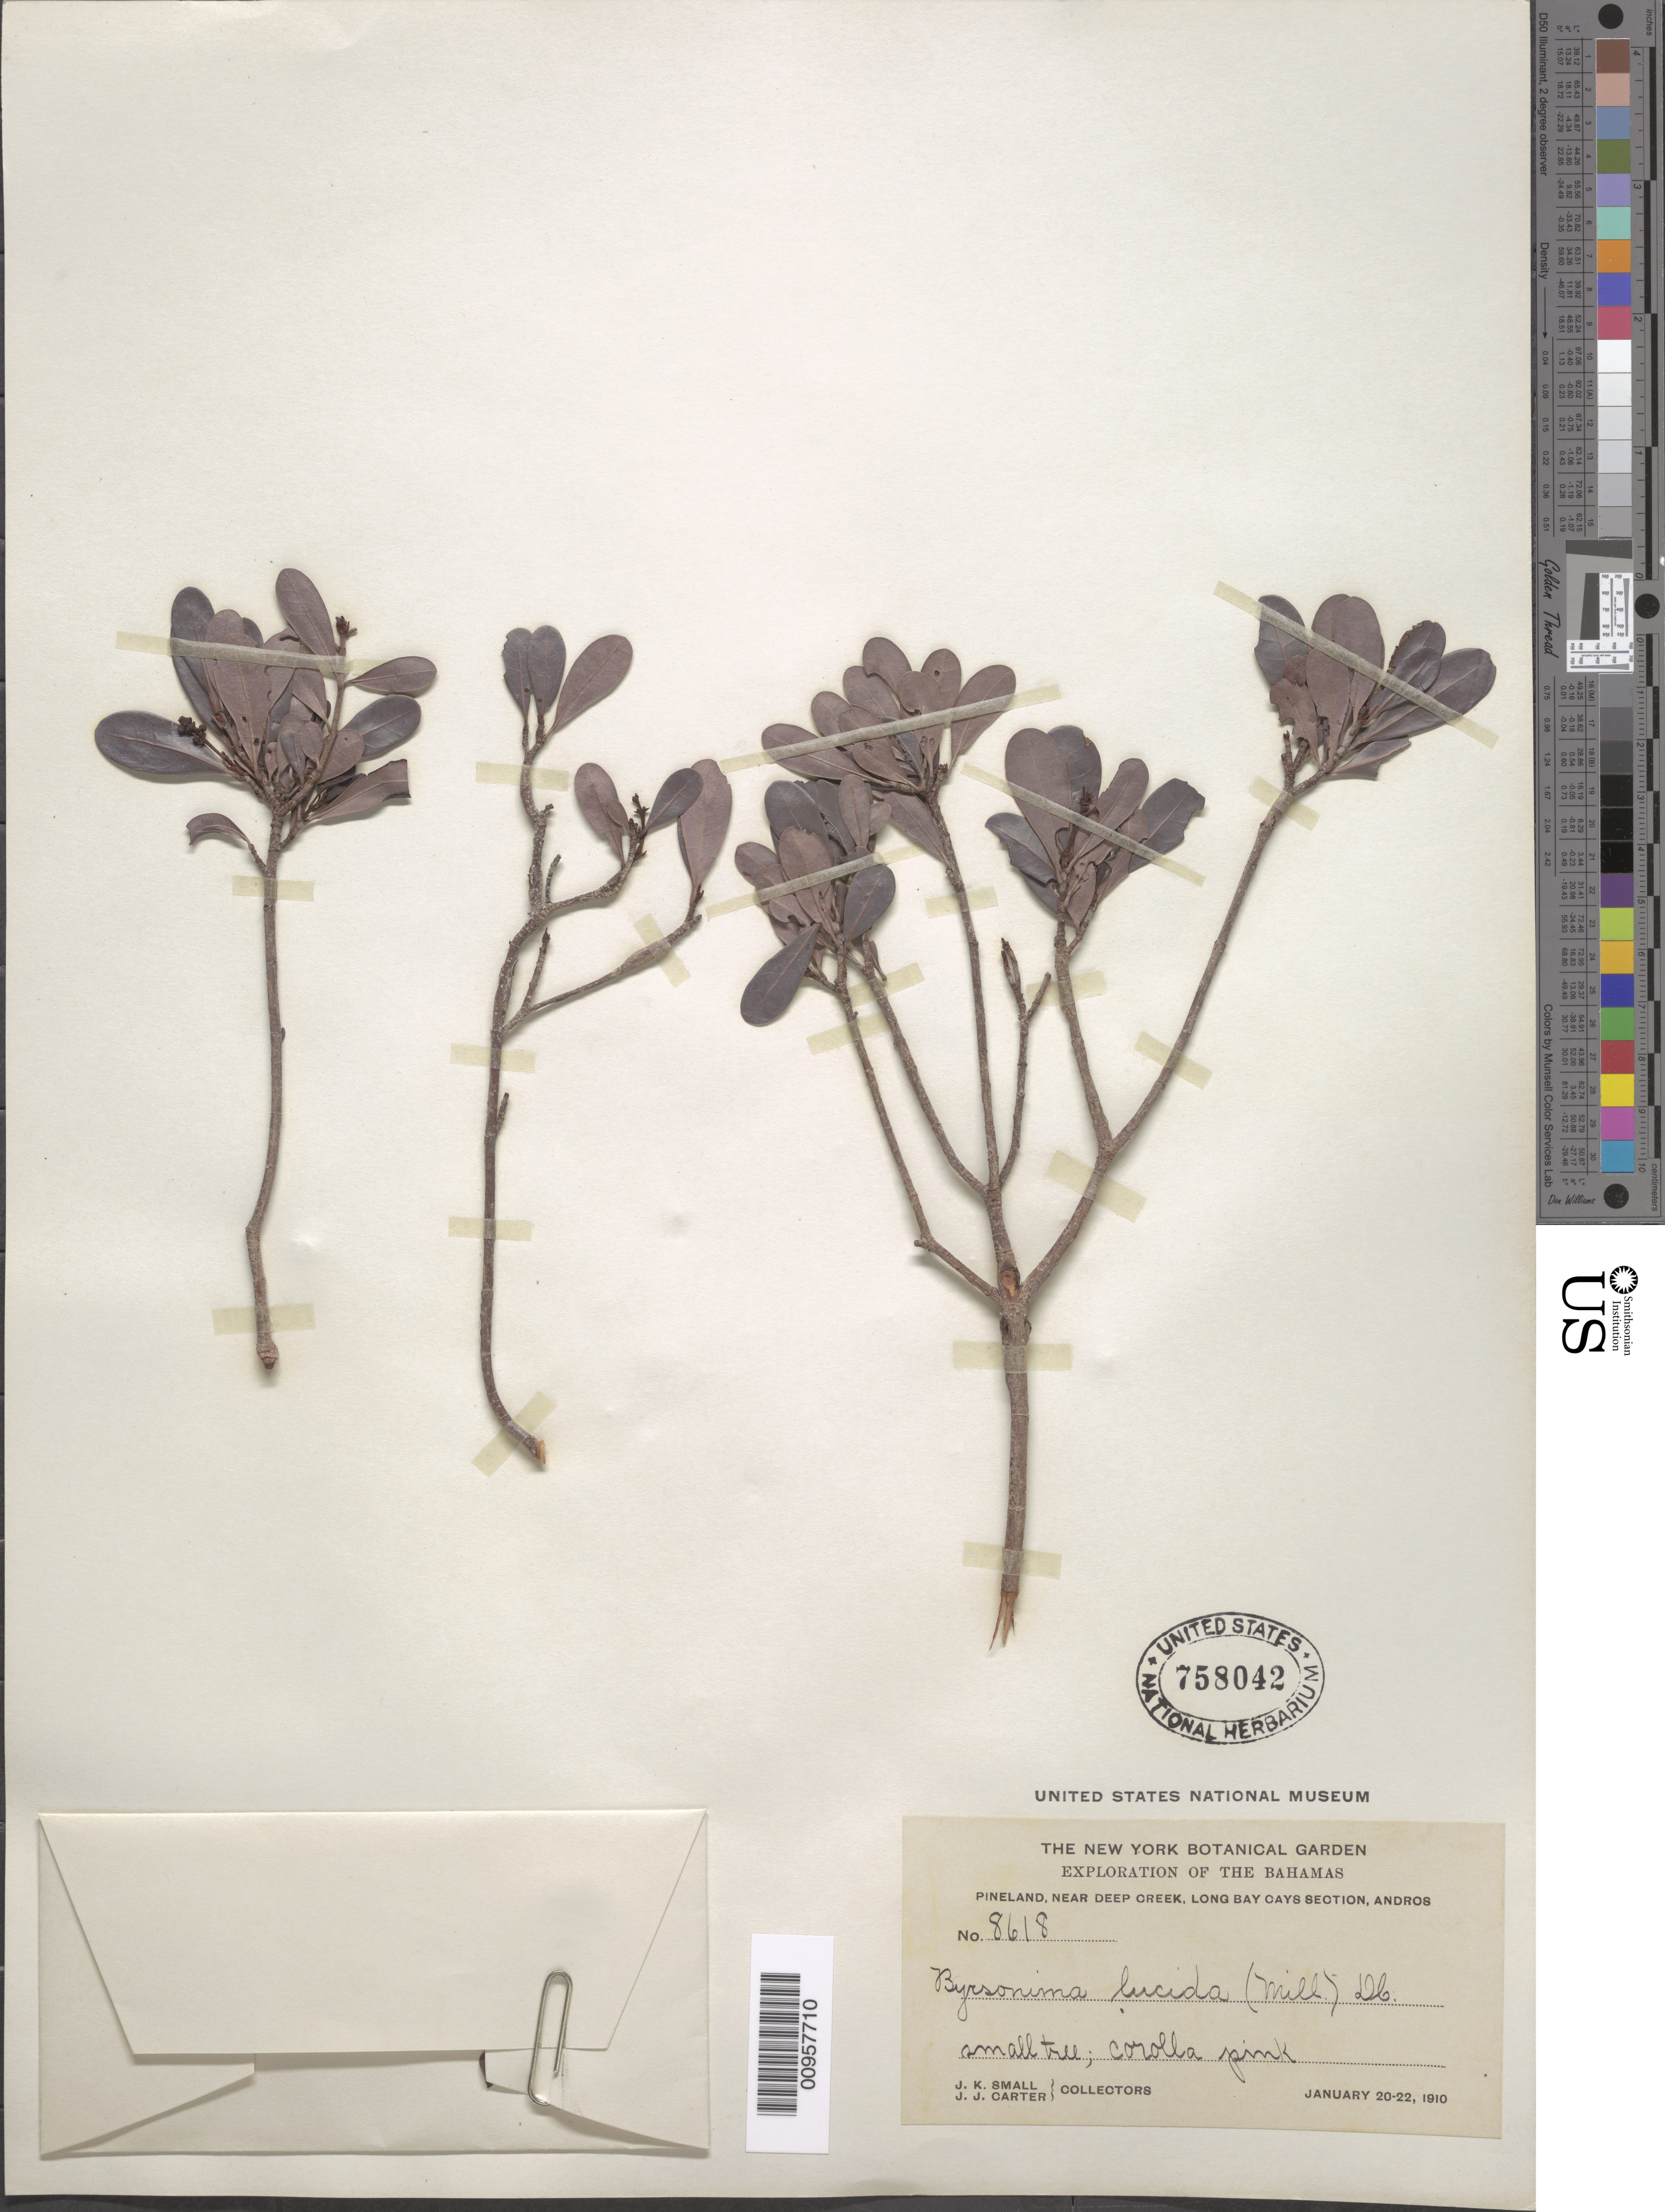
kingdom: Plantae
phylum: Tracheophyta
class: Magnoliopsida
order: Malpighiales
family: Malpighiaceae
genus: Byrsonima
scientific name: Byrsonima lucida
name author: (Mill.) DC.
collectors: J. K. Small & J. J. Carter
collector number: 8618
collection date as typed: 20 Jan 1910 to 22 Jan 1910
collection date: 1910-01-20/1910-01-22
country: Bahamas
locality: Near Deep Creek Long Bay Cays Section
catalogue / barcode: US 758042